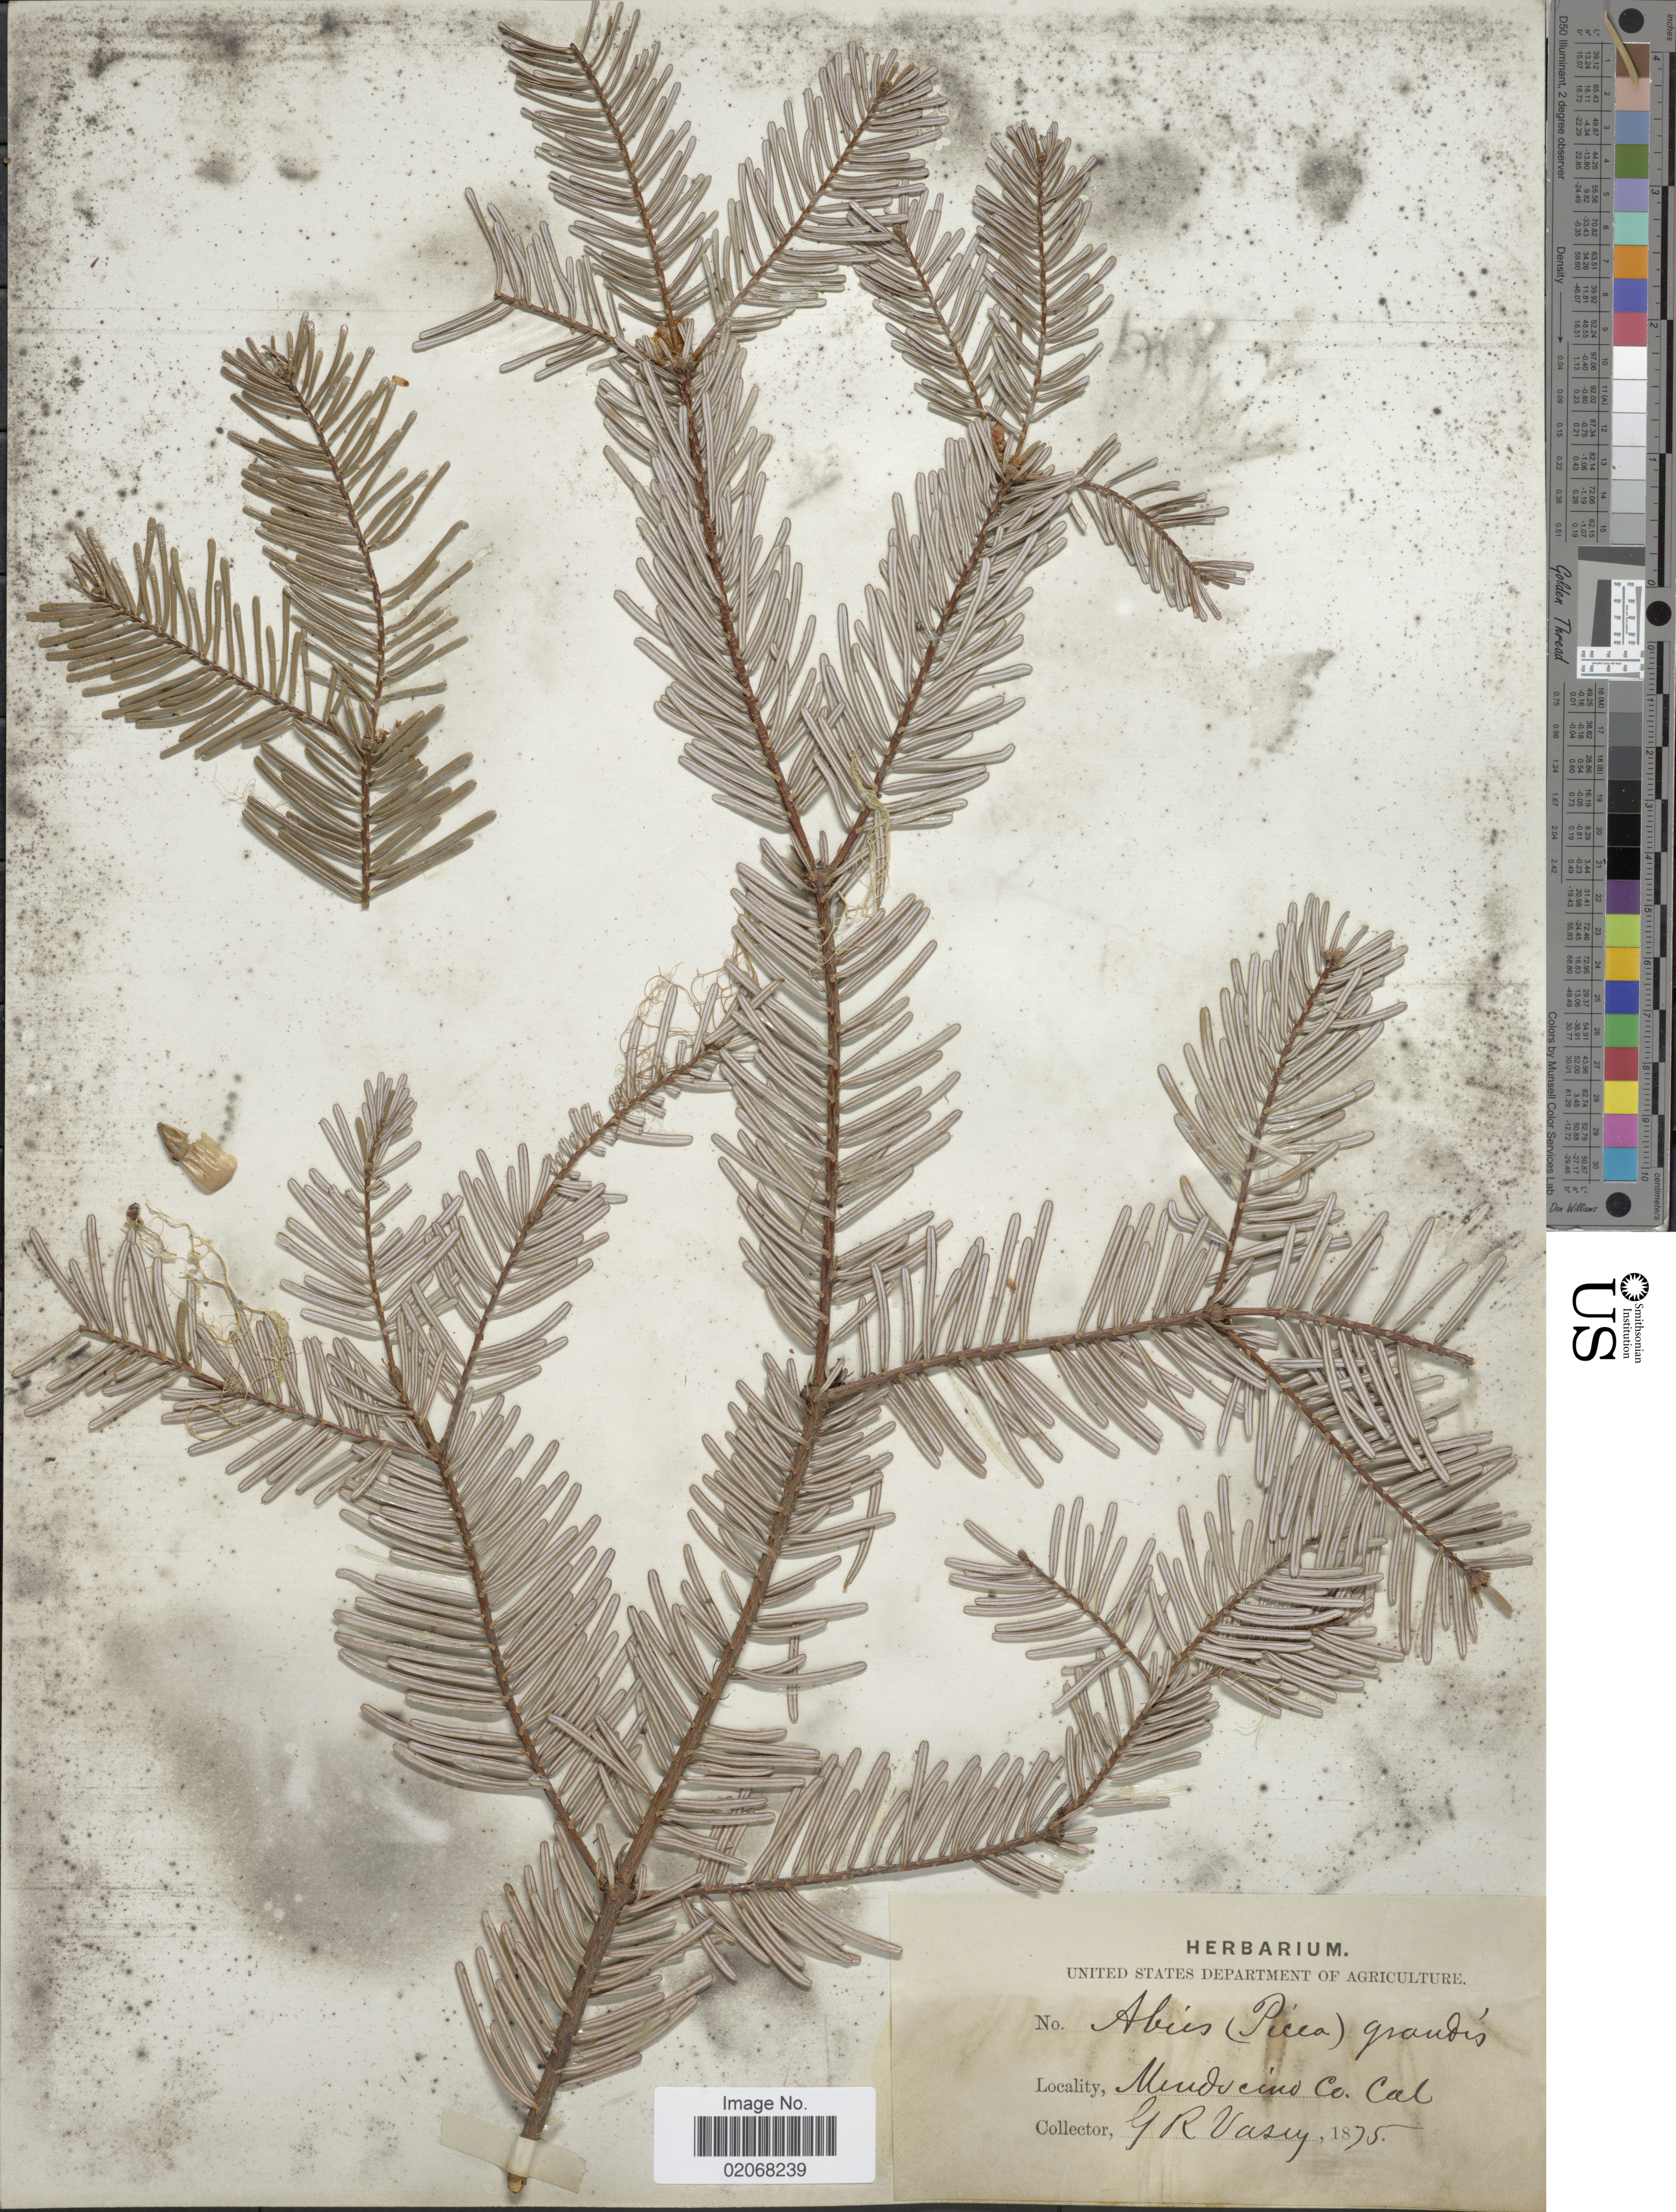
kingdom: Plantae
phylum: Tracheophyta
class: Pinopsida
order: Pinales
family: Pinaceae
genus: Abies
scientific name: Abies grandis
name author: (Douglas ex D. Don) Lindl.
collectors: G. R. Vasey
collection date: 1875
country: United States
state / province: California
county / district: Mendocino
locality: Mendocino Co.